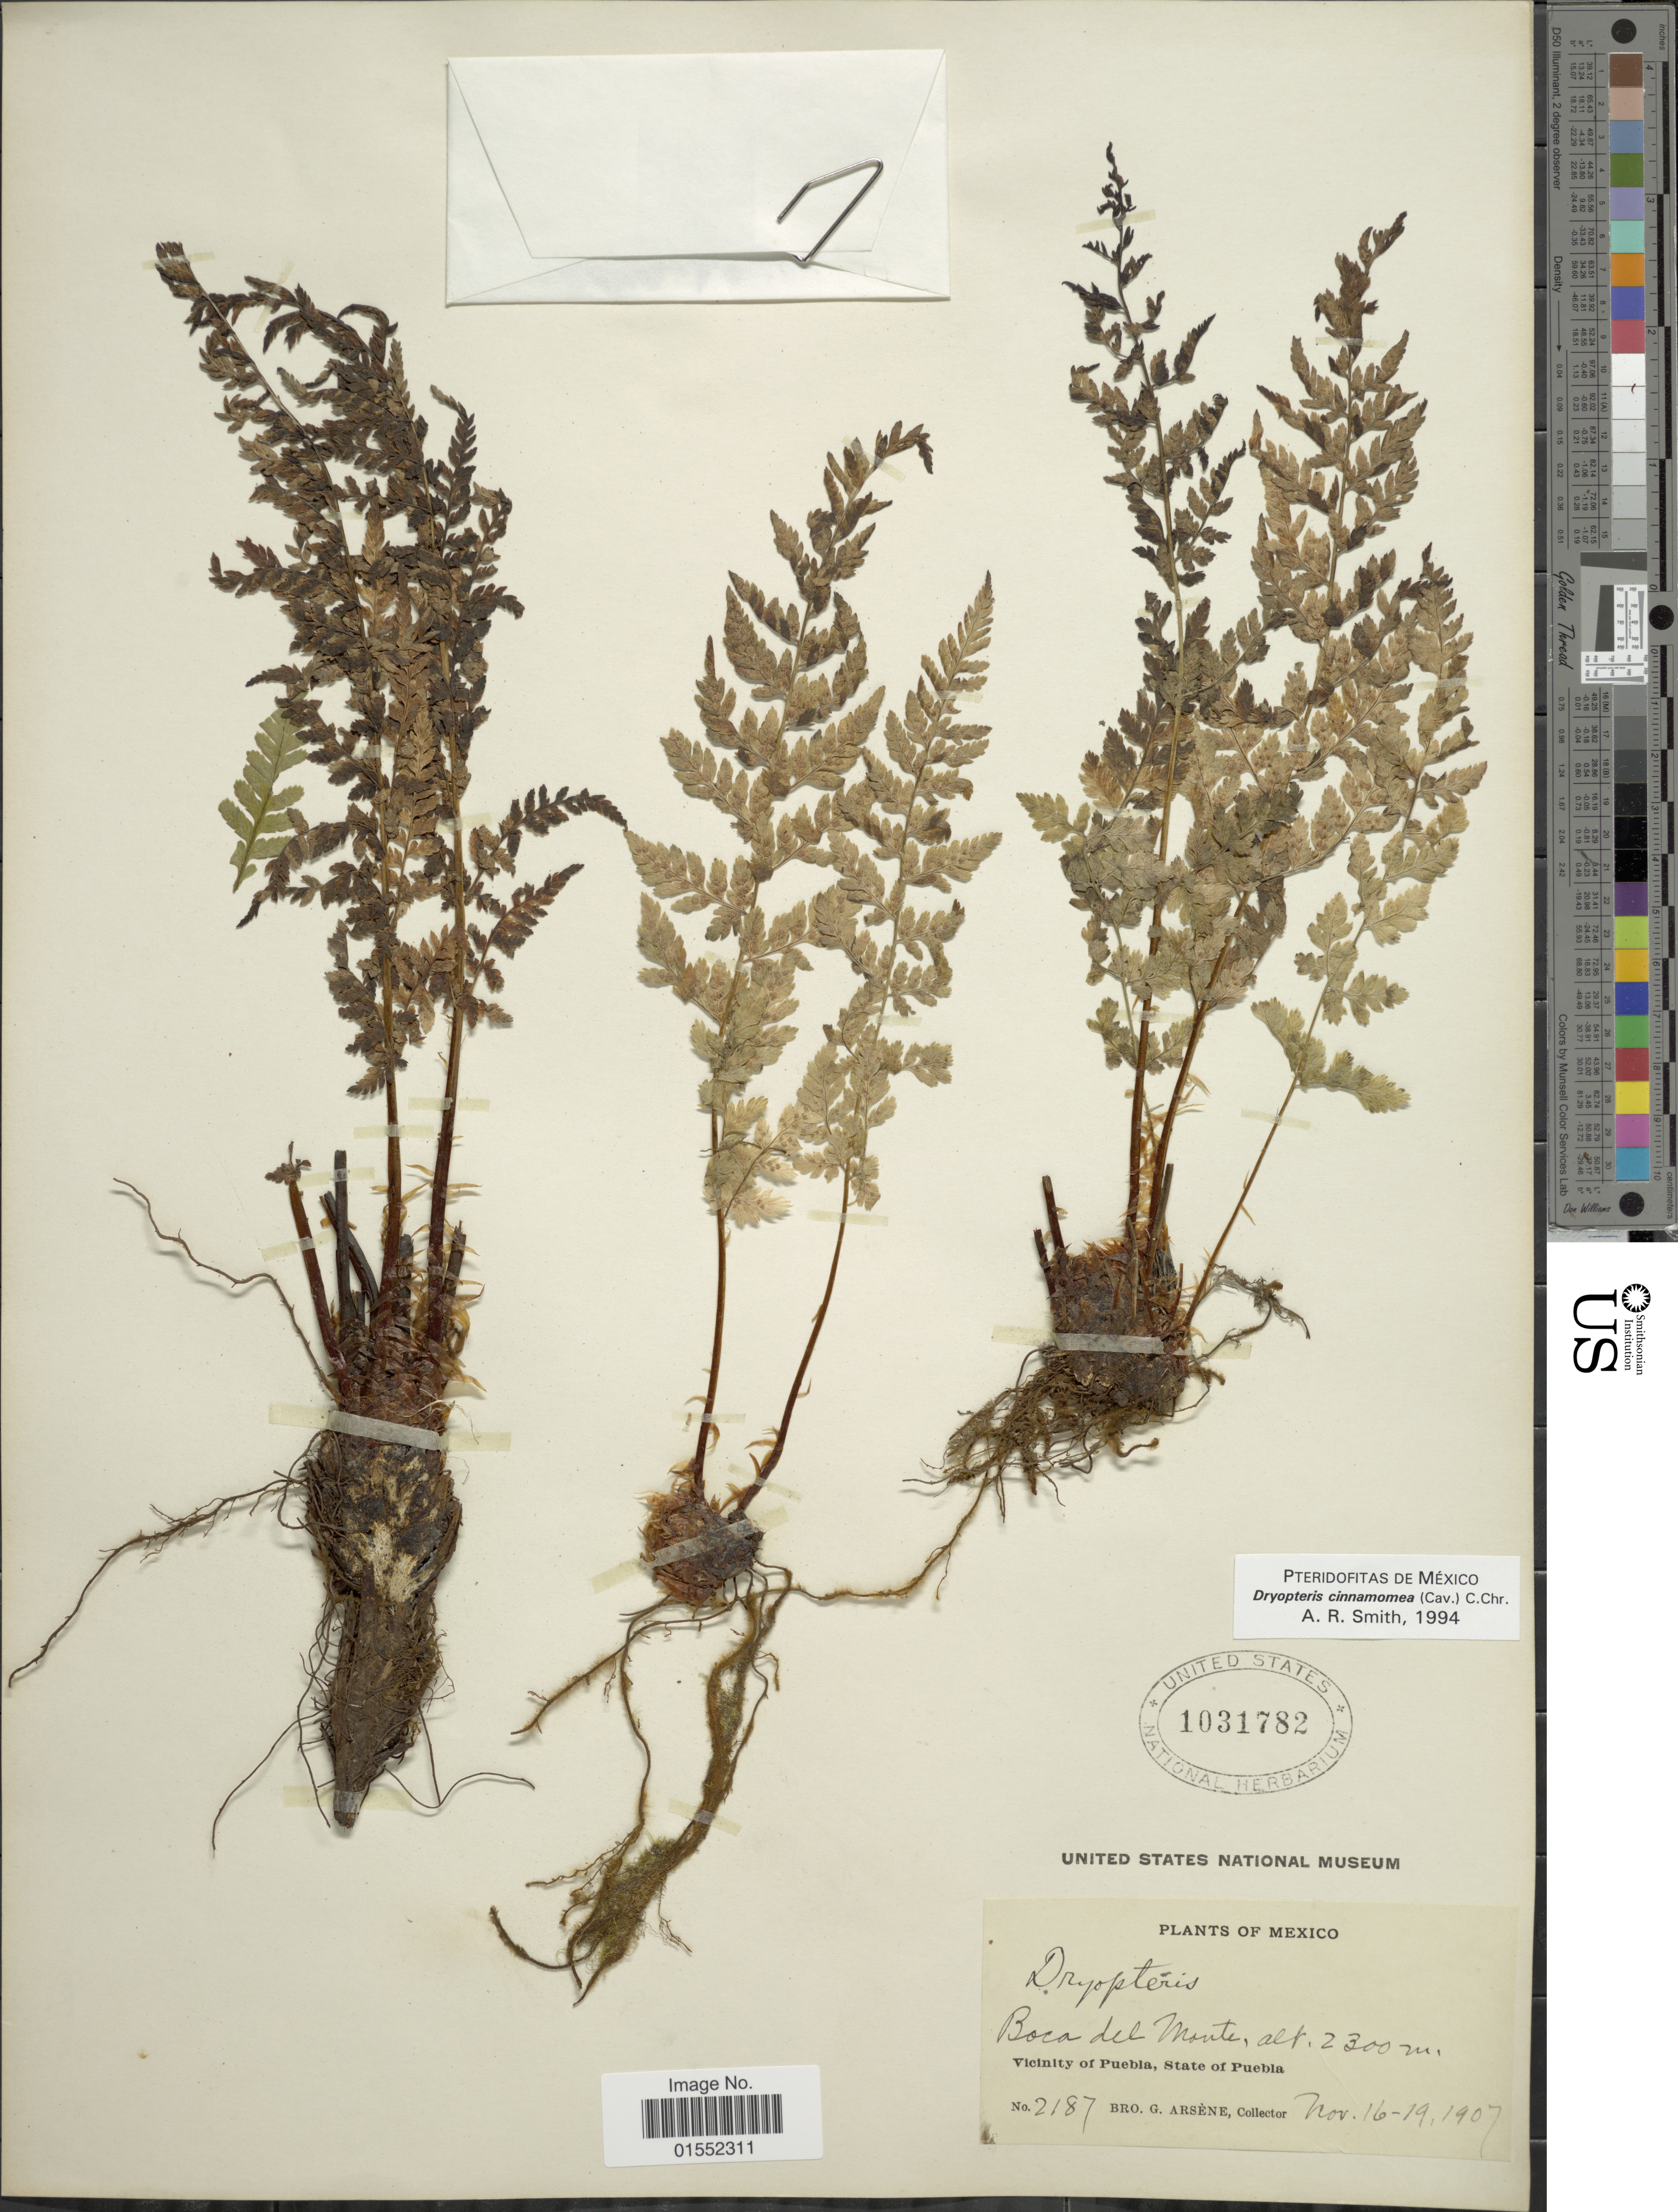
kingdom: Plantae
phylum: Tracheophyta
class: Polypodiopsida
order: Polypodiales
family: Dryopteridaceae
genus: Dryopteris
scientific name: Dryopteris cinnamomea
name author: (Cav.) C. Chr.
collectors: Bro. G. Arsène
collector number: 2187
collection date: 1907-11-16/1907-11-19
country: Mexico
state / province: Puebla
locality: Boca del Monte, Vicinity of Puebla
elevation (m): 2300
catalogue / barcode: US 1031782